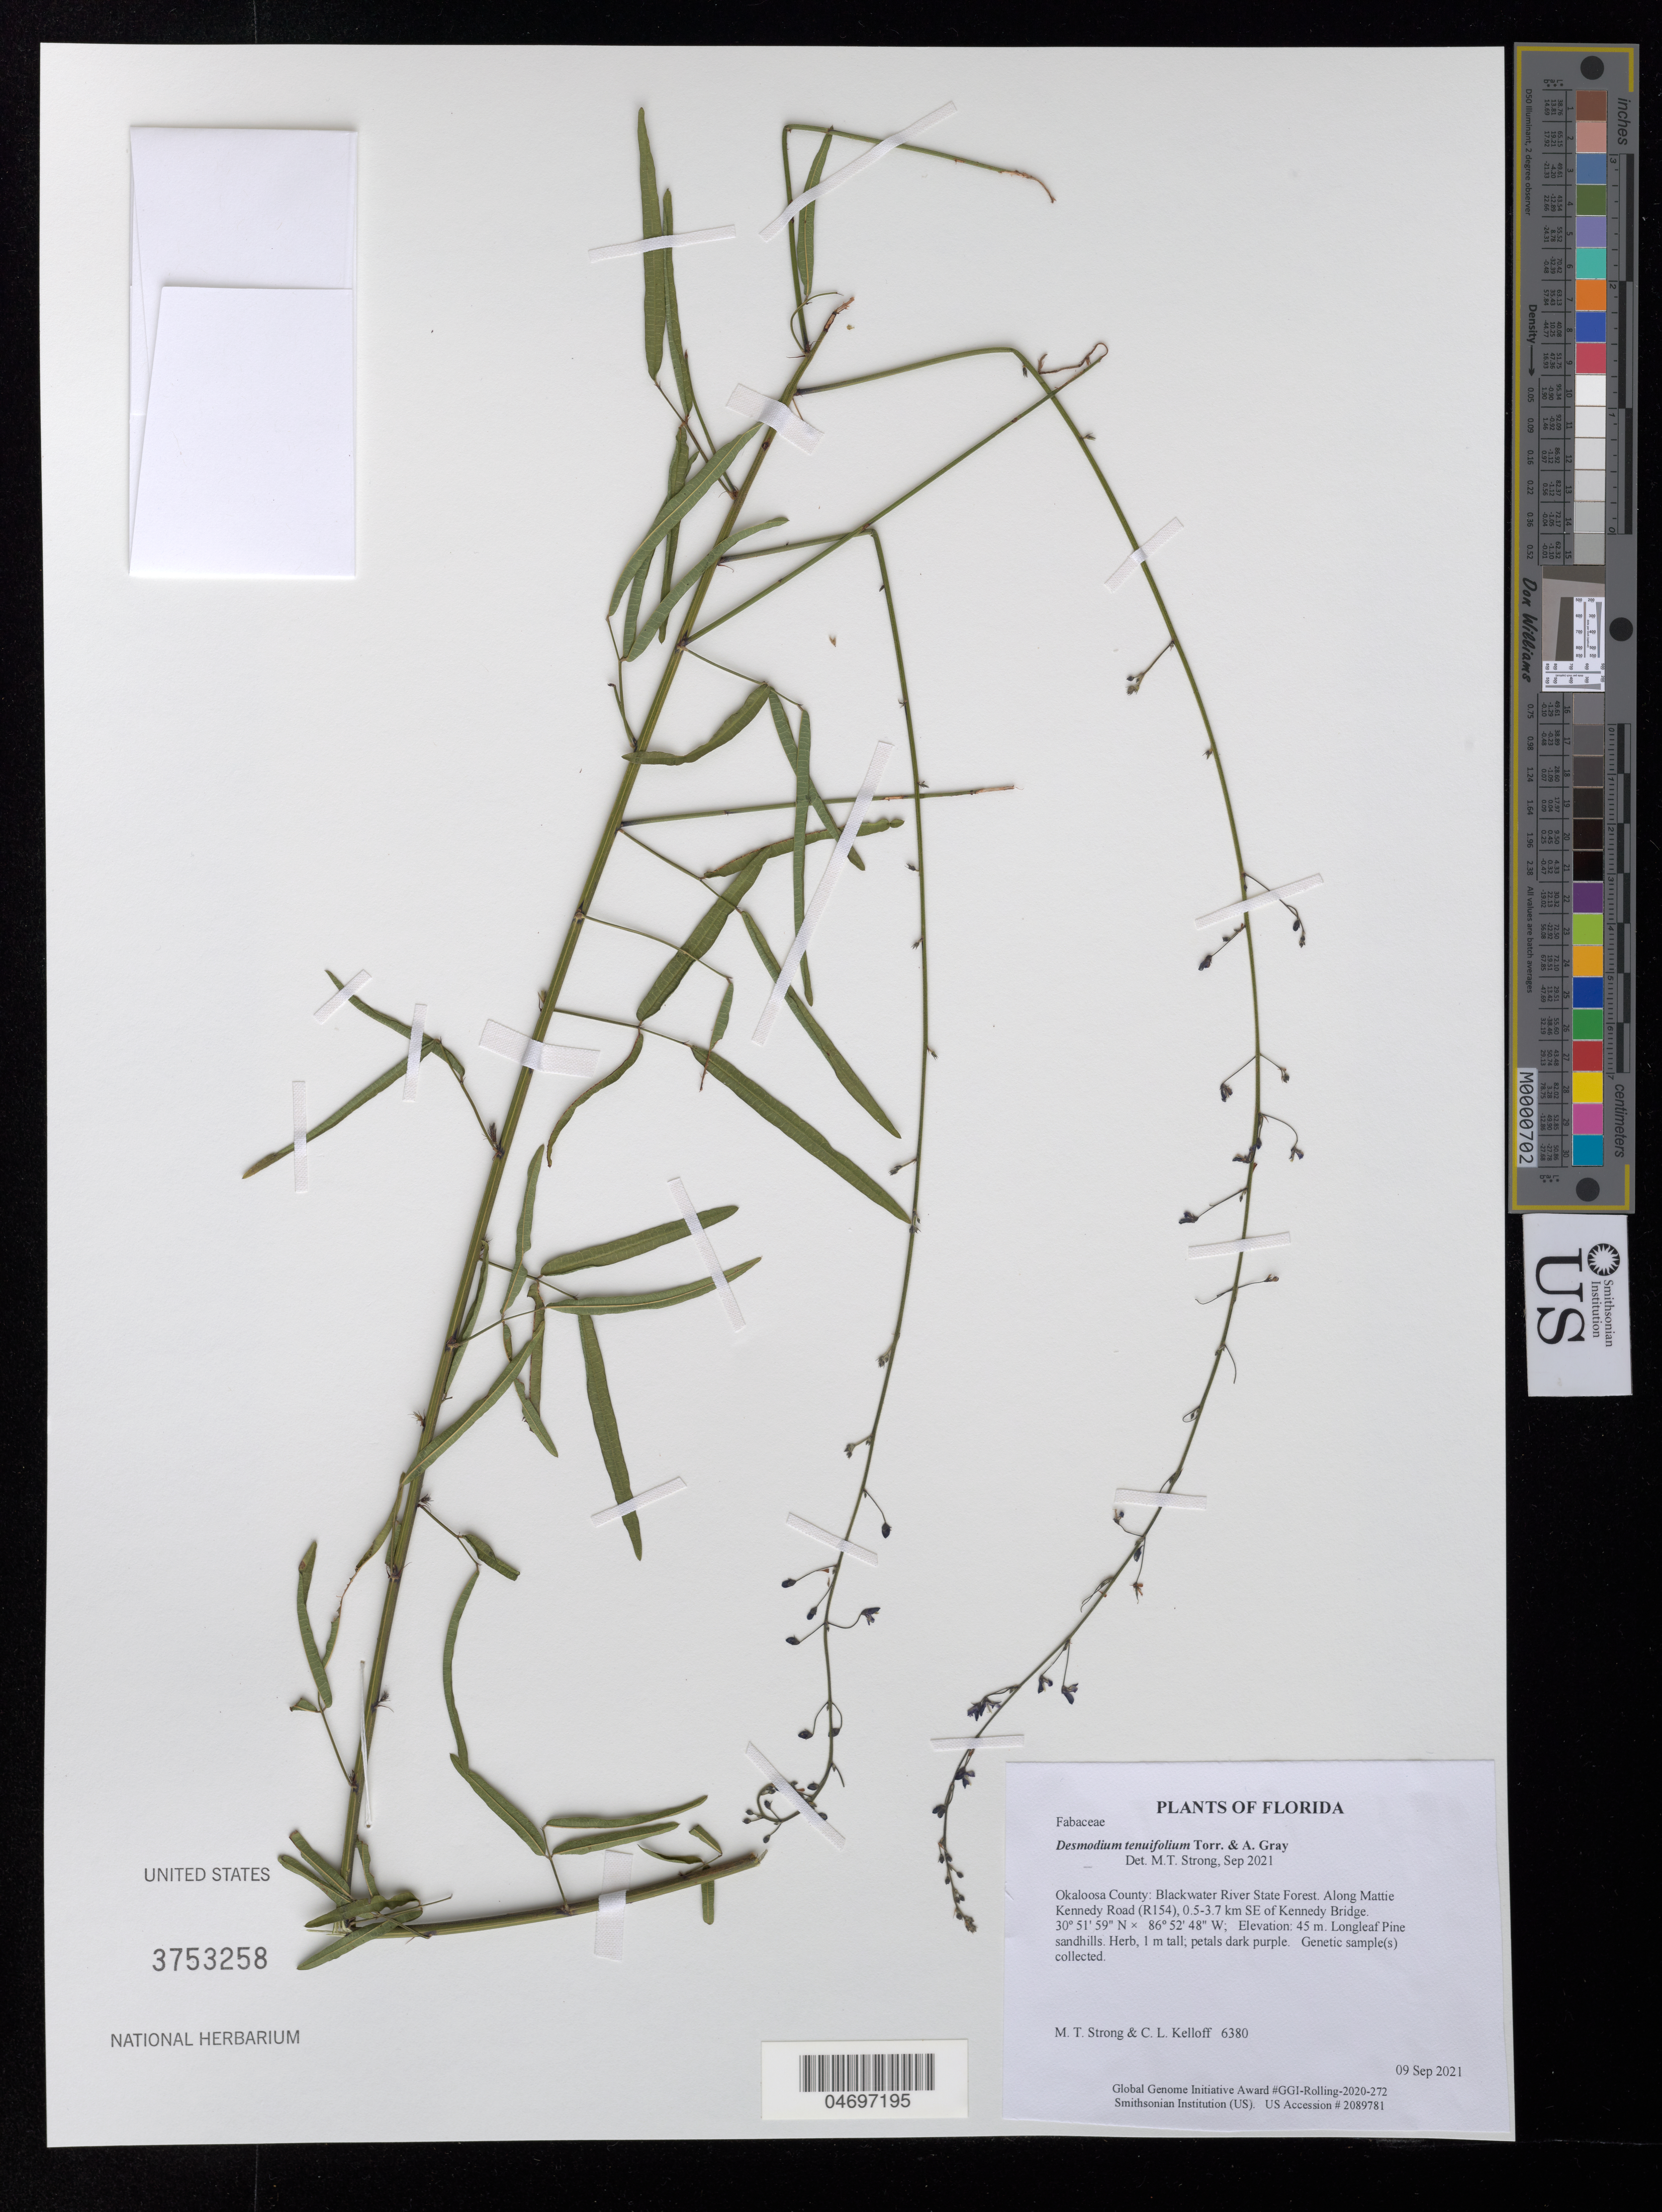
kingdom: Plantae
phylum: Tracheophyta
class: Magnoliopsida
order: Fabales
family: Fabaceae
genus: Desmodium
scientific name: Desmodium tenuifolium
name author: Torr. & A. Gray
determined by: Strong, Mark T.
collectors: M. T. Strong & C. L. Kelloff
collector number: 6380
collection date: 2021-09-09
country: United States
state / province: Florida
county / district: Okaloosa County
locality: Blackwater River State Forest. Along Mattie Kennedy Road (R154), 0.5-3.7 km SE of Kennedy Bridge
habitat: Longleaf Pine sandhills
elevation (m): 45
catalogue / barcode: US 3753258